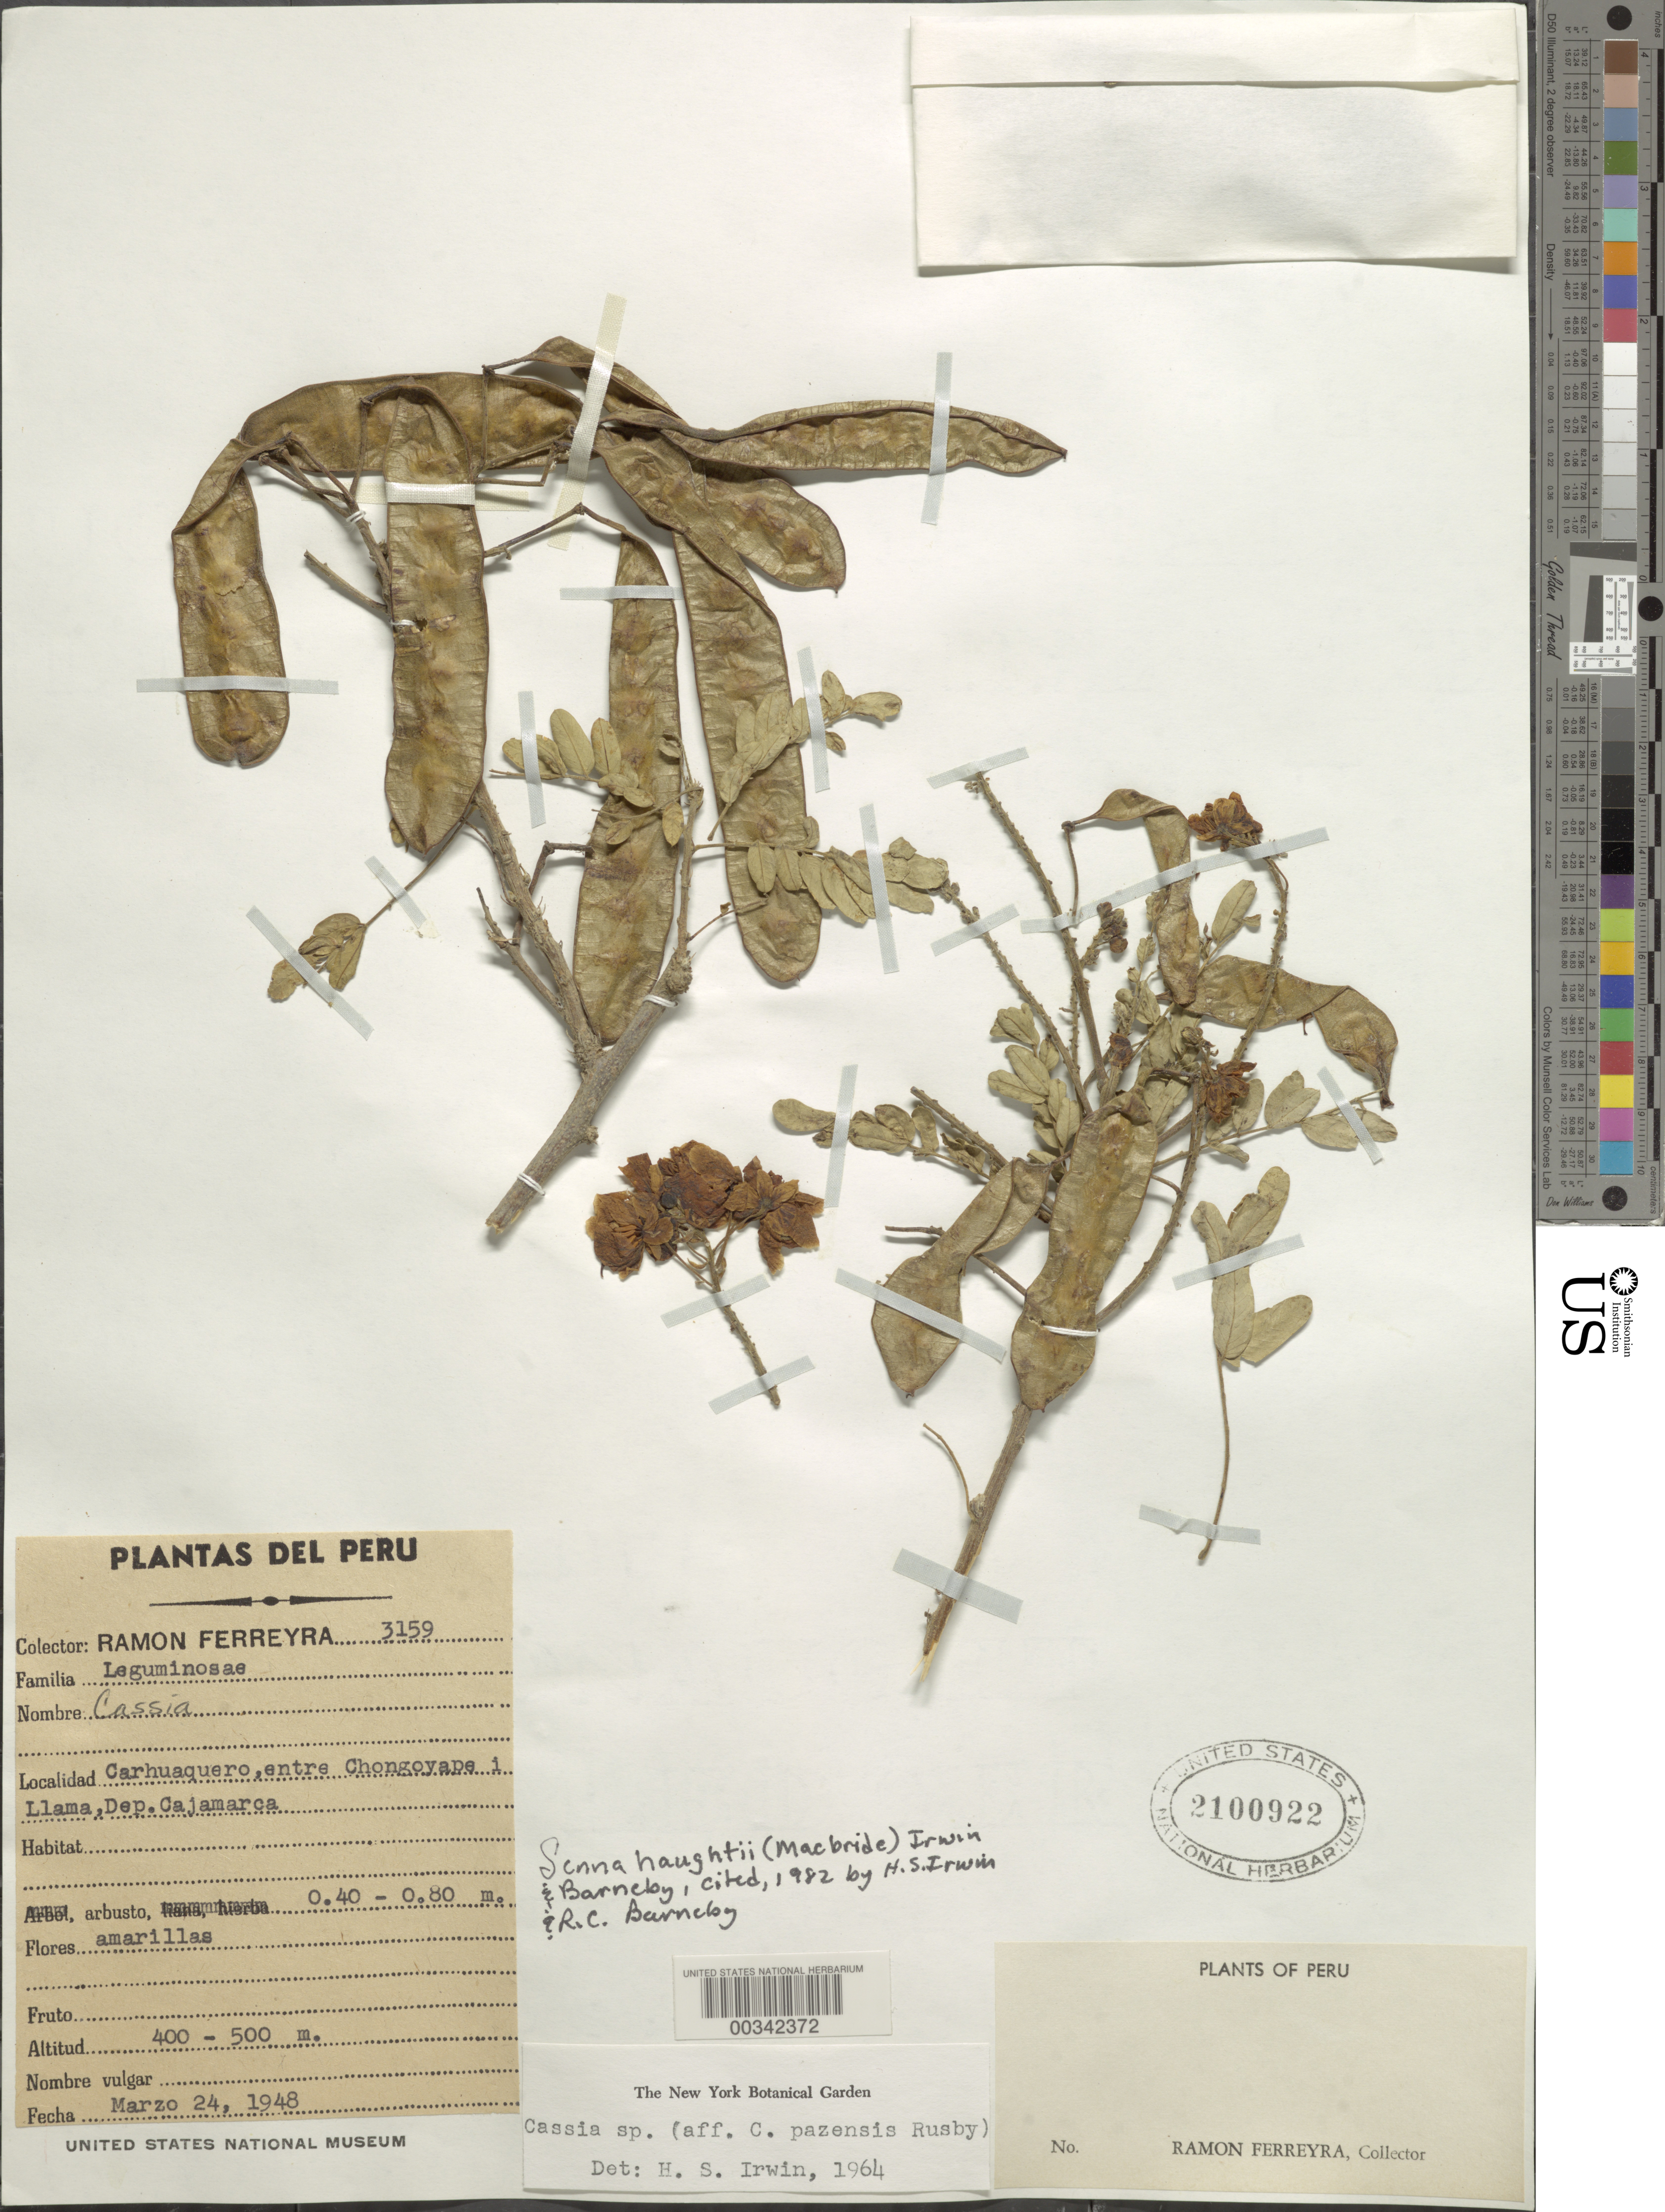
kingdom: Plantae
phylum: Tracheophyta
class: Magnoliopsida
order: Fabales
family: Fabaceae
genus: Senna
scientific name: Senna haughtii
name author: (J.F. Macbr.) H.S. Irwin & Barneby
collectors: R. A. Ferreyra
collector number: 3159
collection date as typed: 24 Mar 1948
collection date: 1948-03-24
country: Peru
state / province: Cajamarca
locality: Carhuaquero, entre Chongoyape y Llama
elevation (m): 400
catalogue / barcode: US 2100922